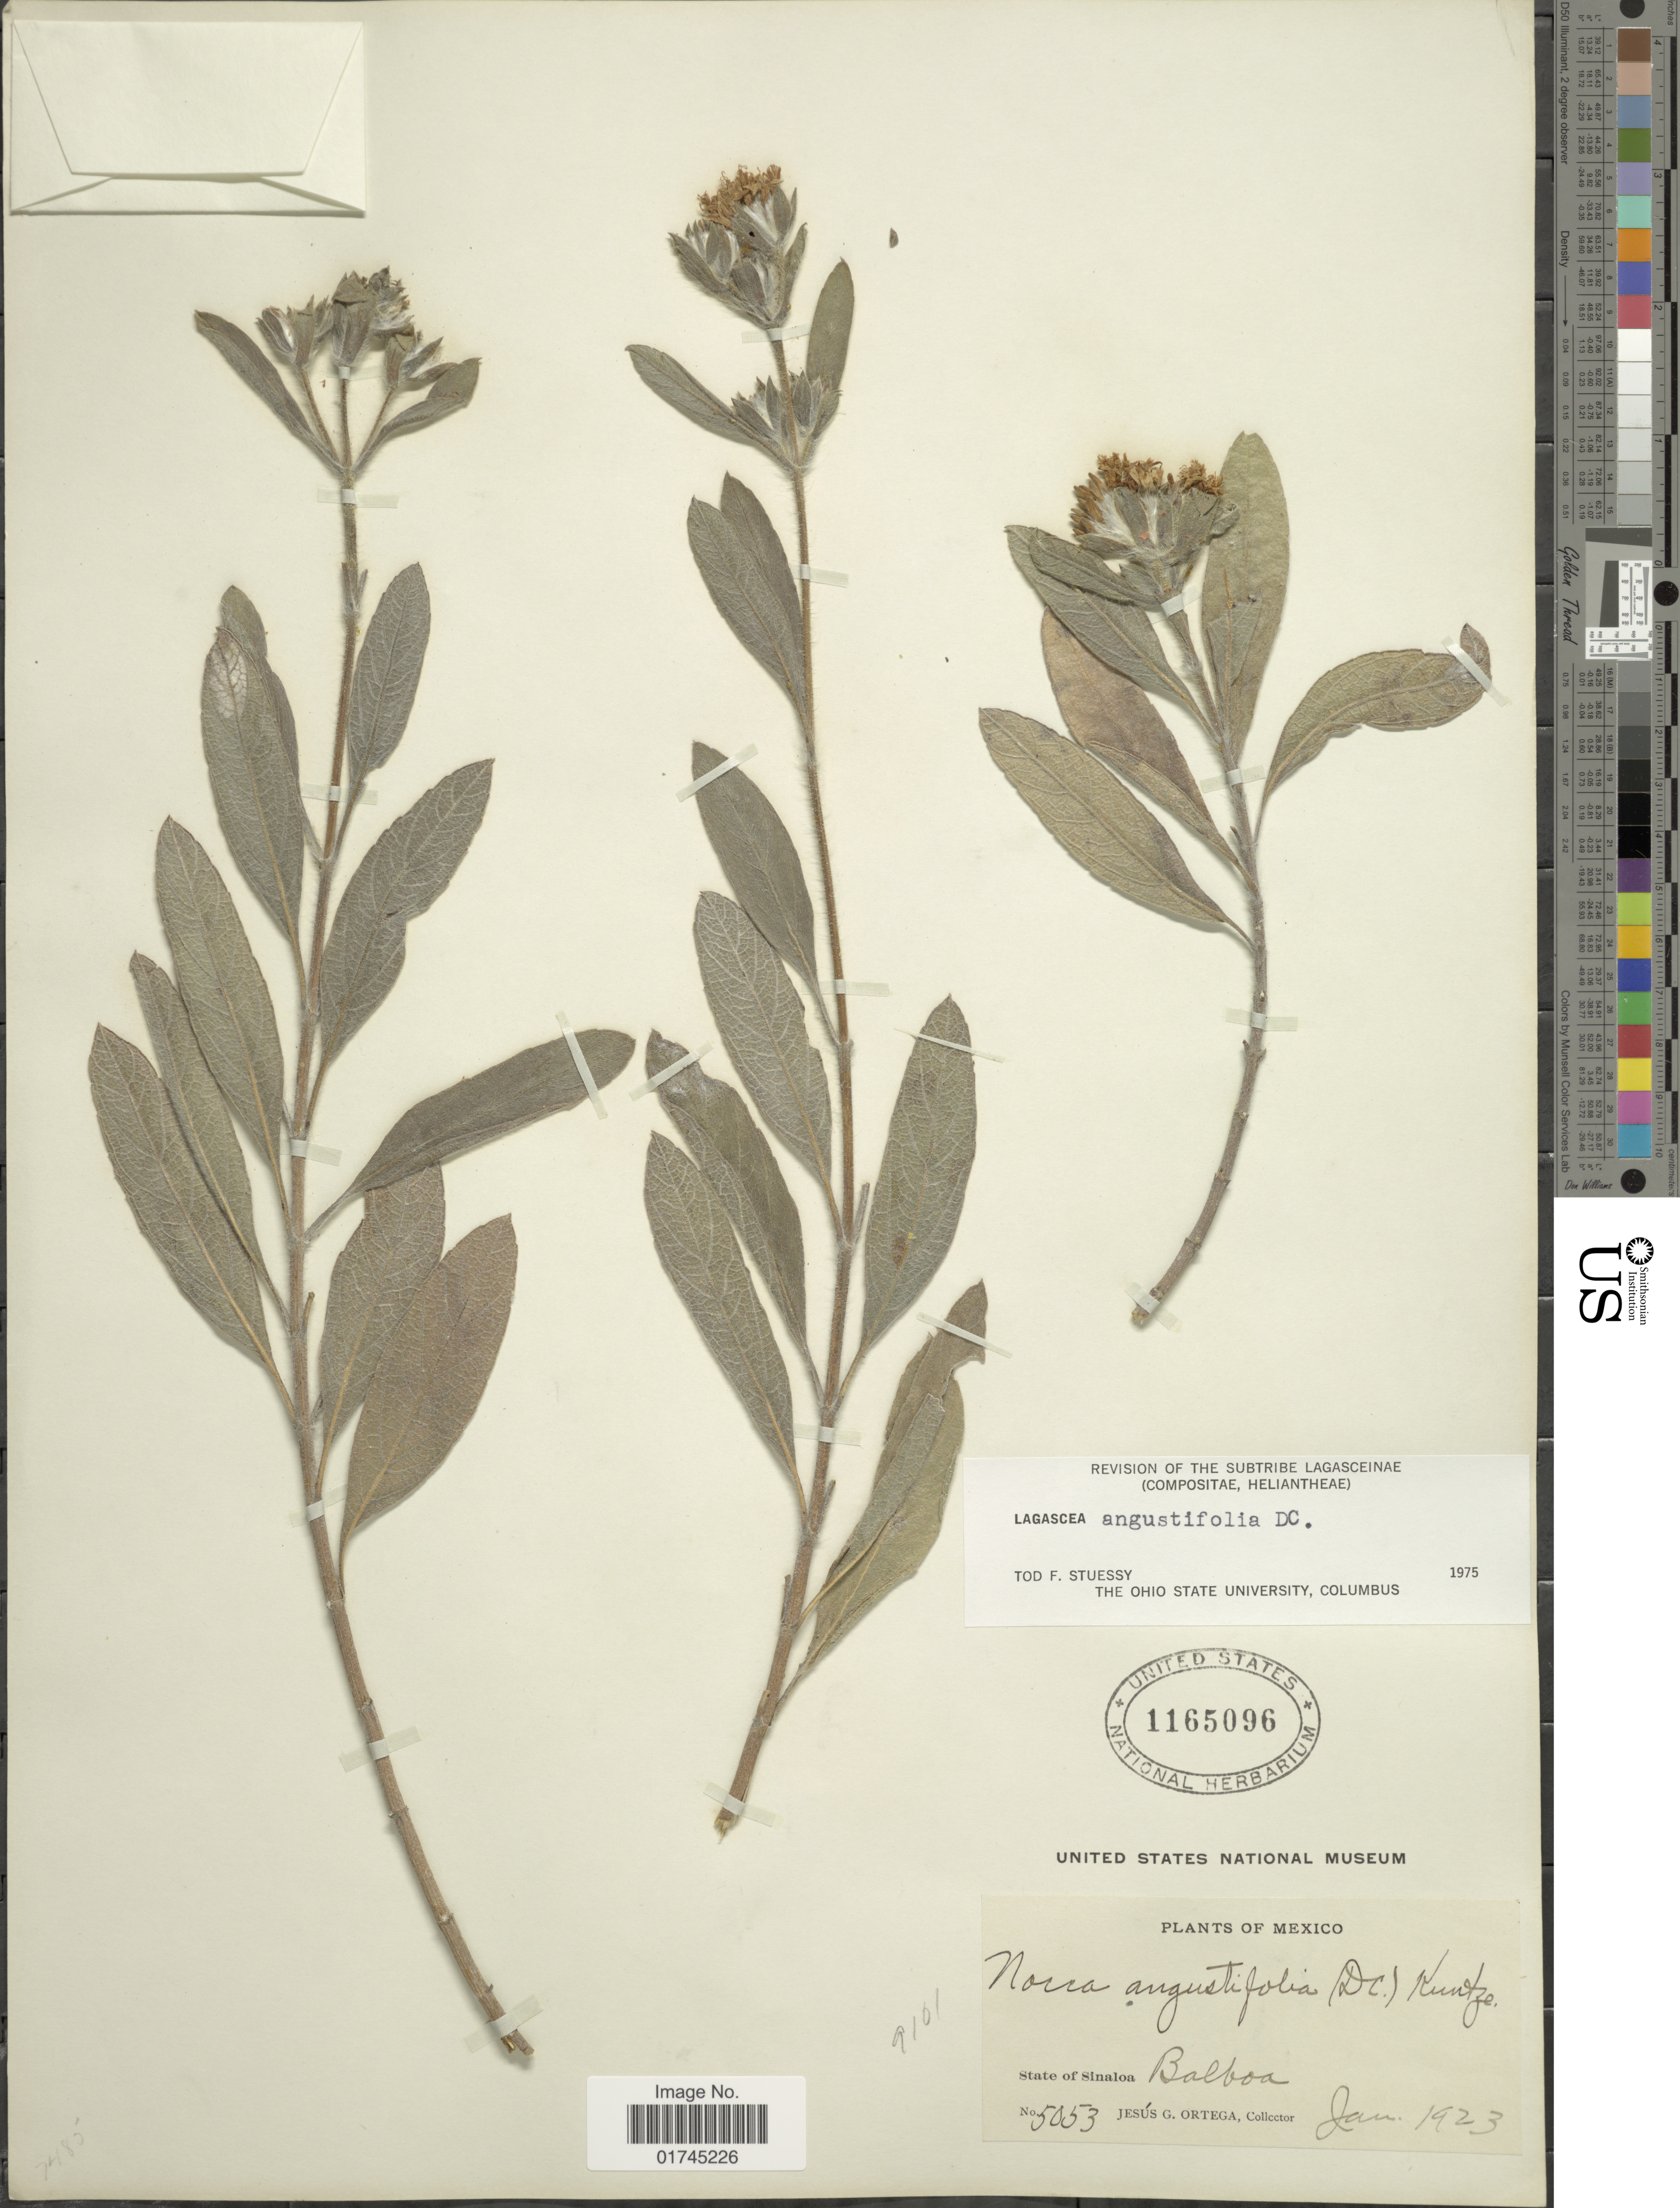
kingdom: Plantae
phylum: Tracheophyta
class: Magnoliopsida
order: Asterales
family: Asteraceae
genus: Lagascea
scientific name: Lagascea angustifolia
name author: DC.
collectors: J. Ortega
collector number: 5053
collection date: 1923-01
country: Mexico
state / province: Sinaloa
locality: Balboa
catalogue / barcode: US 1165096